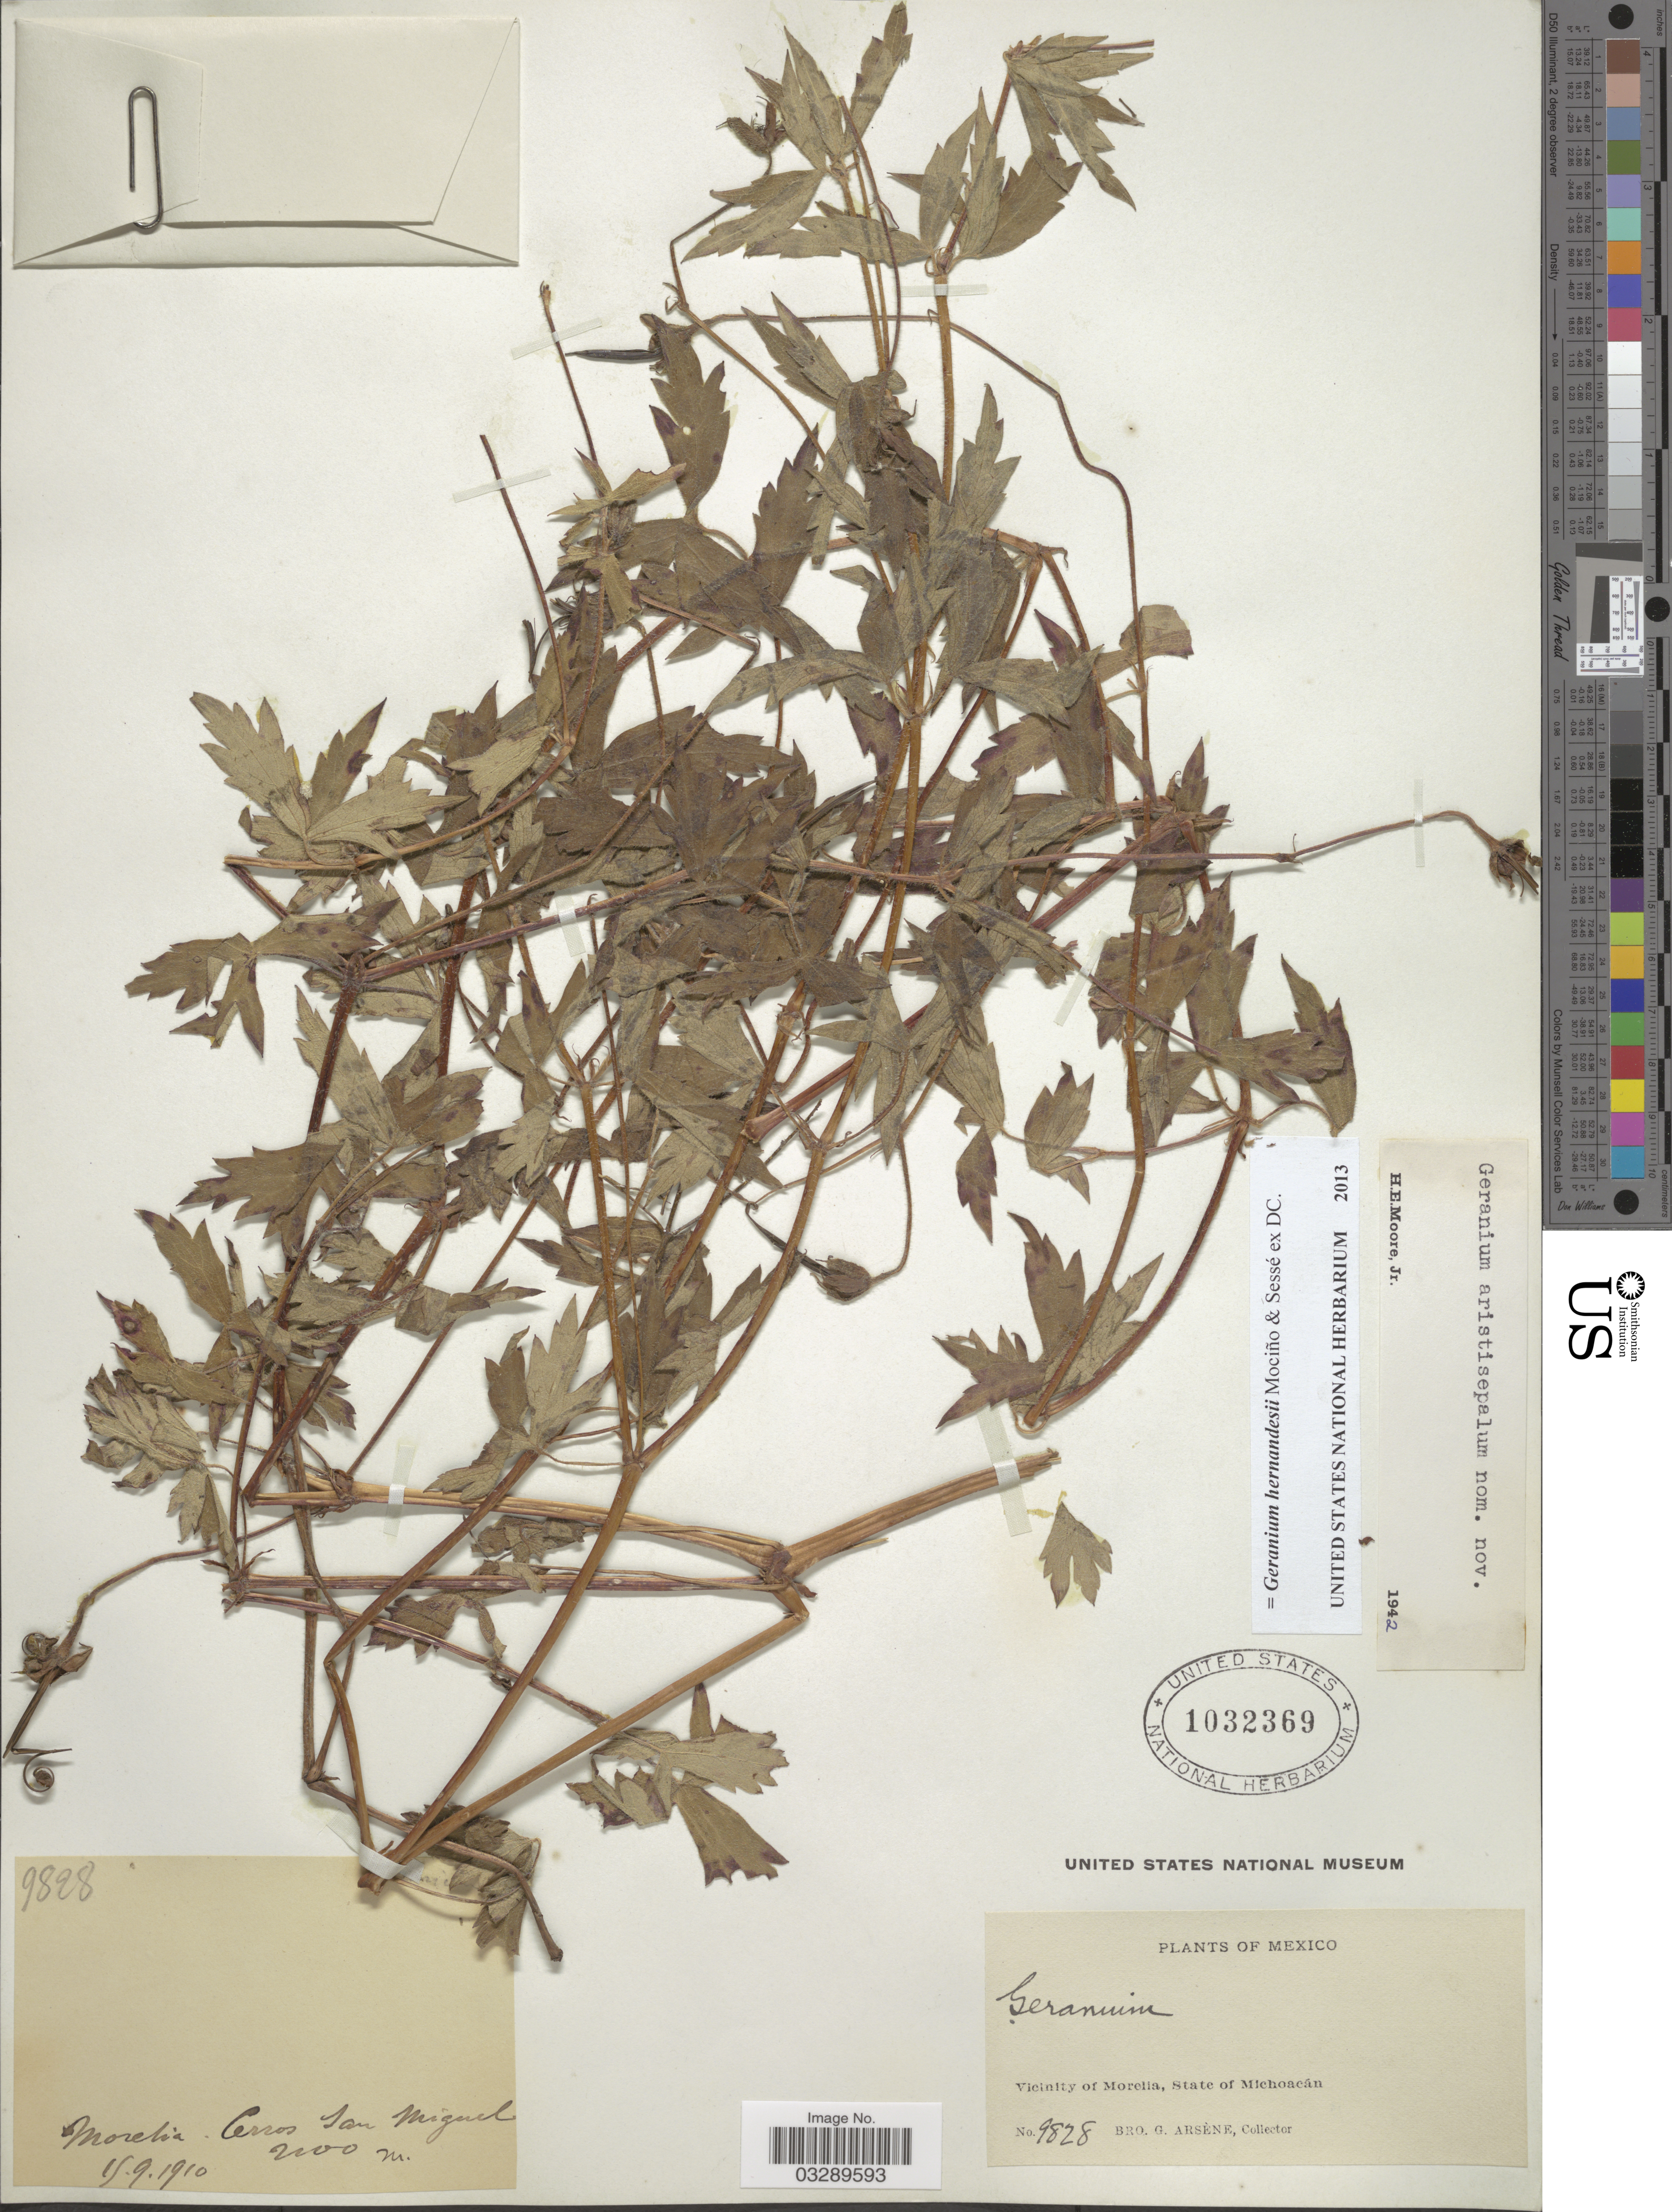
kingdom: Plantae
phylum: Tracheophyta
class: Magnoliopsida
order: Geraniales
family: Geraniaceae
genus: Geranium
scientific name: Geranium hernandesii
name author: DC.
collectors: Bro. G. Arsène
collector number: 9828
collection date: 1910-09-15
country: Mexico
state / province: Michoacán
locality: Morelia, Cerros San Miguel. Vicinity of Morelia, State of Michoacán.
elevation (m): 2100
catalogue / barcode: US 1032369